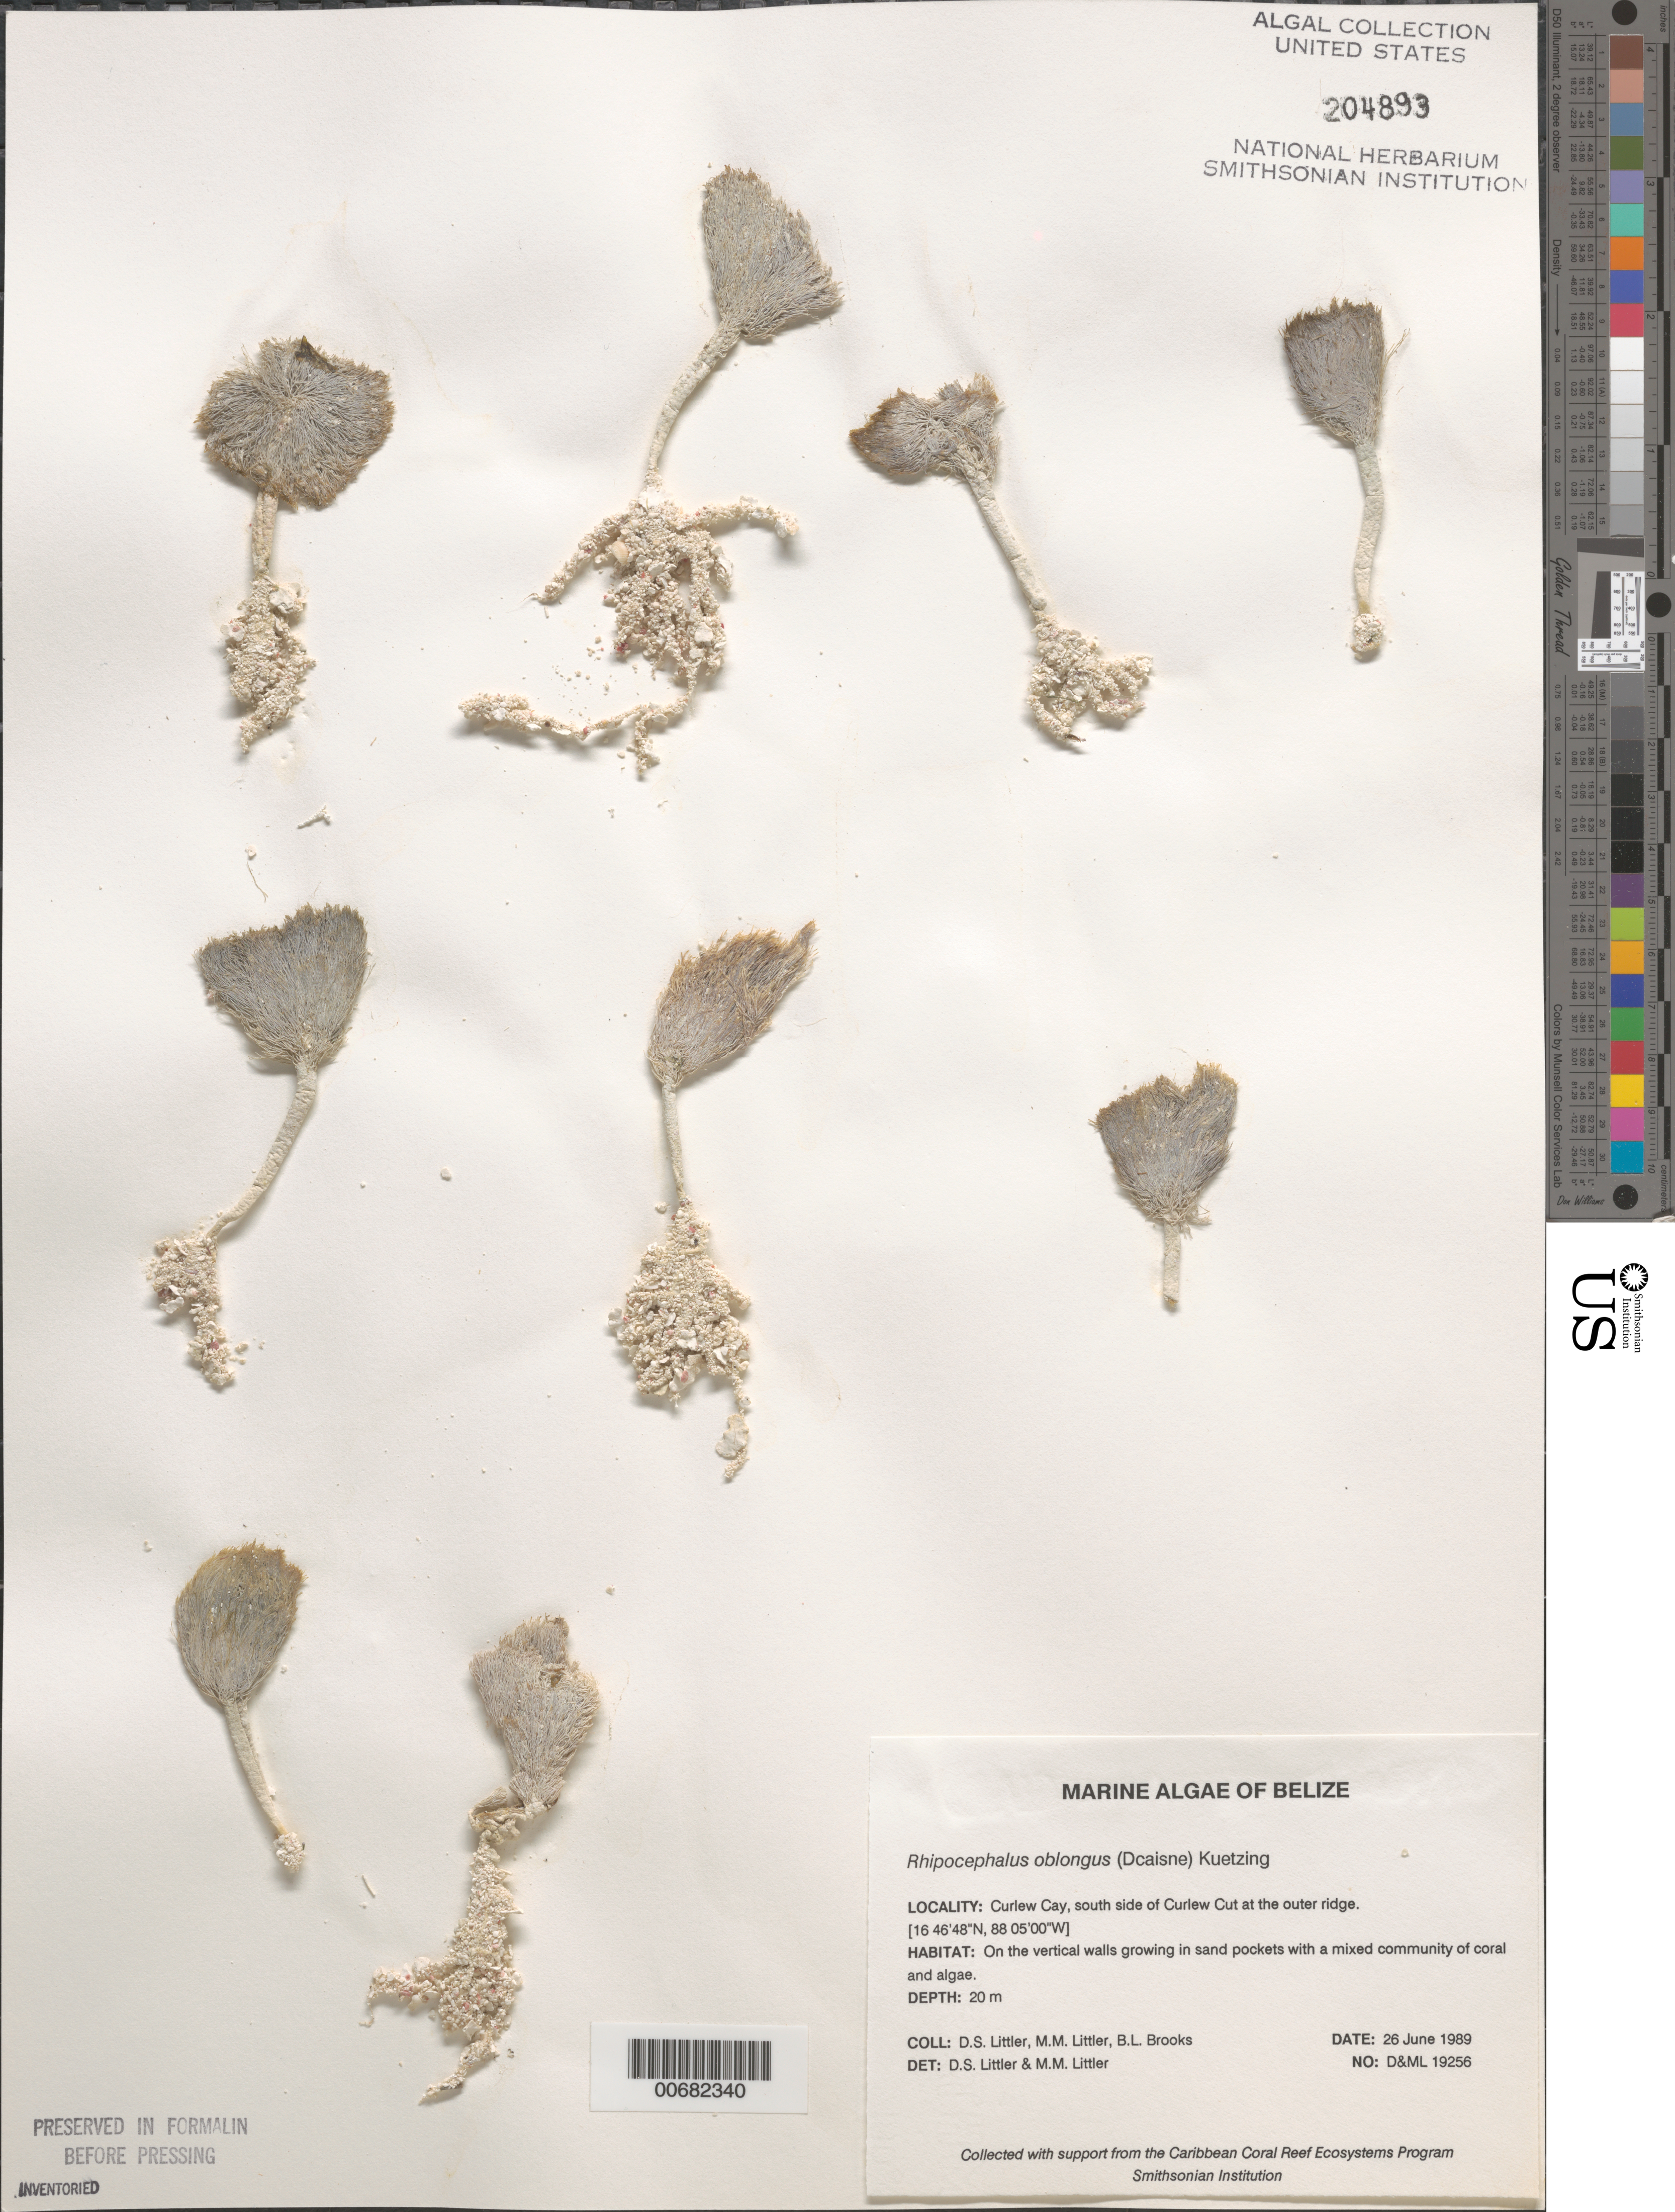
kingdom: Plantae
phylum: Chlorophyta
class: Ulvophyceae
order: Bryopsidales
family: Udoteaceae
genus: Rhipocephalus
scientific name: Rhipocephalus oblongus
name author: (Decne.) Kütz.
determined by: Littler, D. S.; Littler, M. M.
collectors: D. S. Littler, M. M. Littler & B. Brooks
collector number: D&ML 19256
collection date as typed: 26 Jun 1989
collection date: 1989-06-26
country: Belize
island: Curlew Cay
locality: South side of Curlew Cut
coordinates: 16 46' 48" N, 88 05' 00" W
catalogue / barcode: US 204893